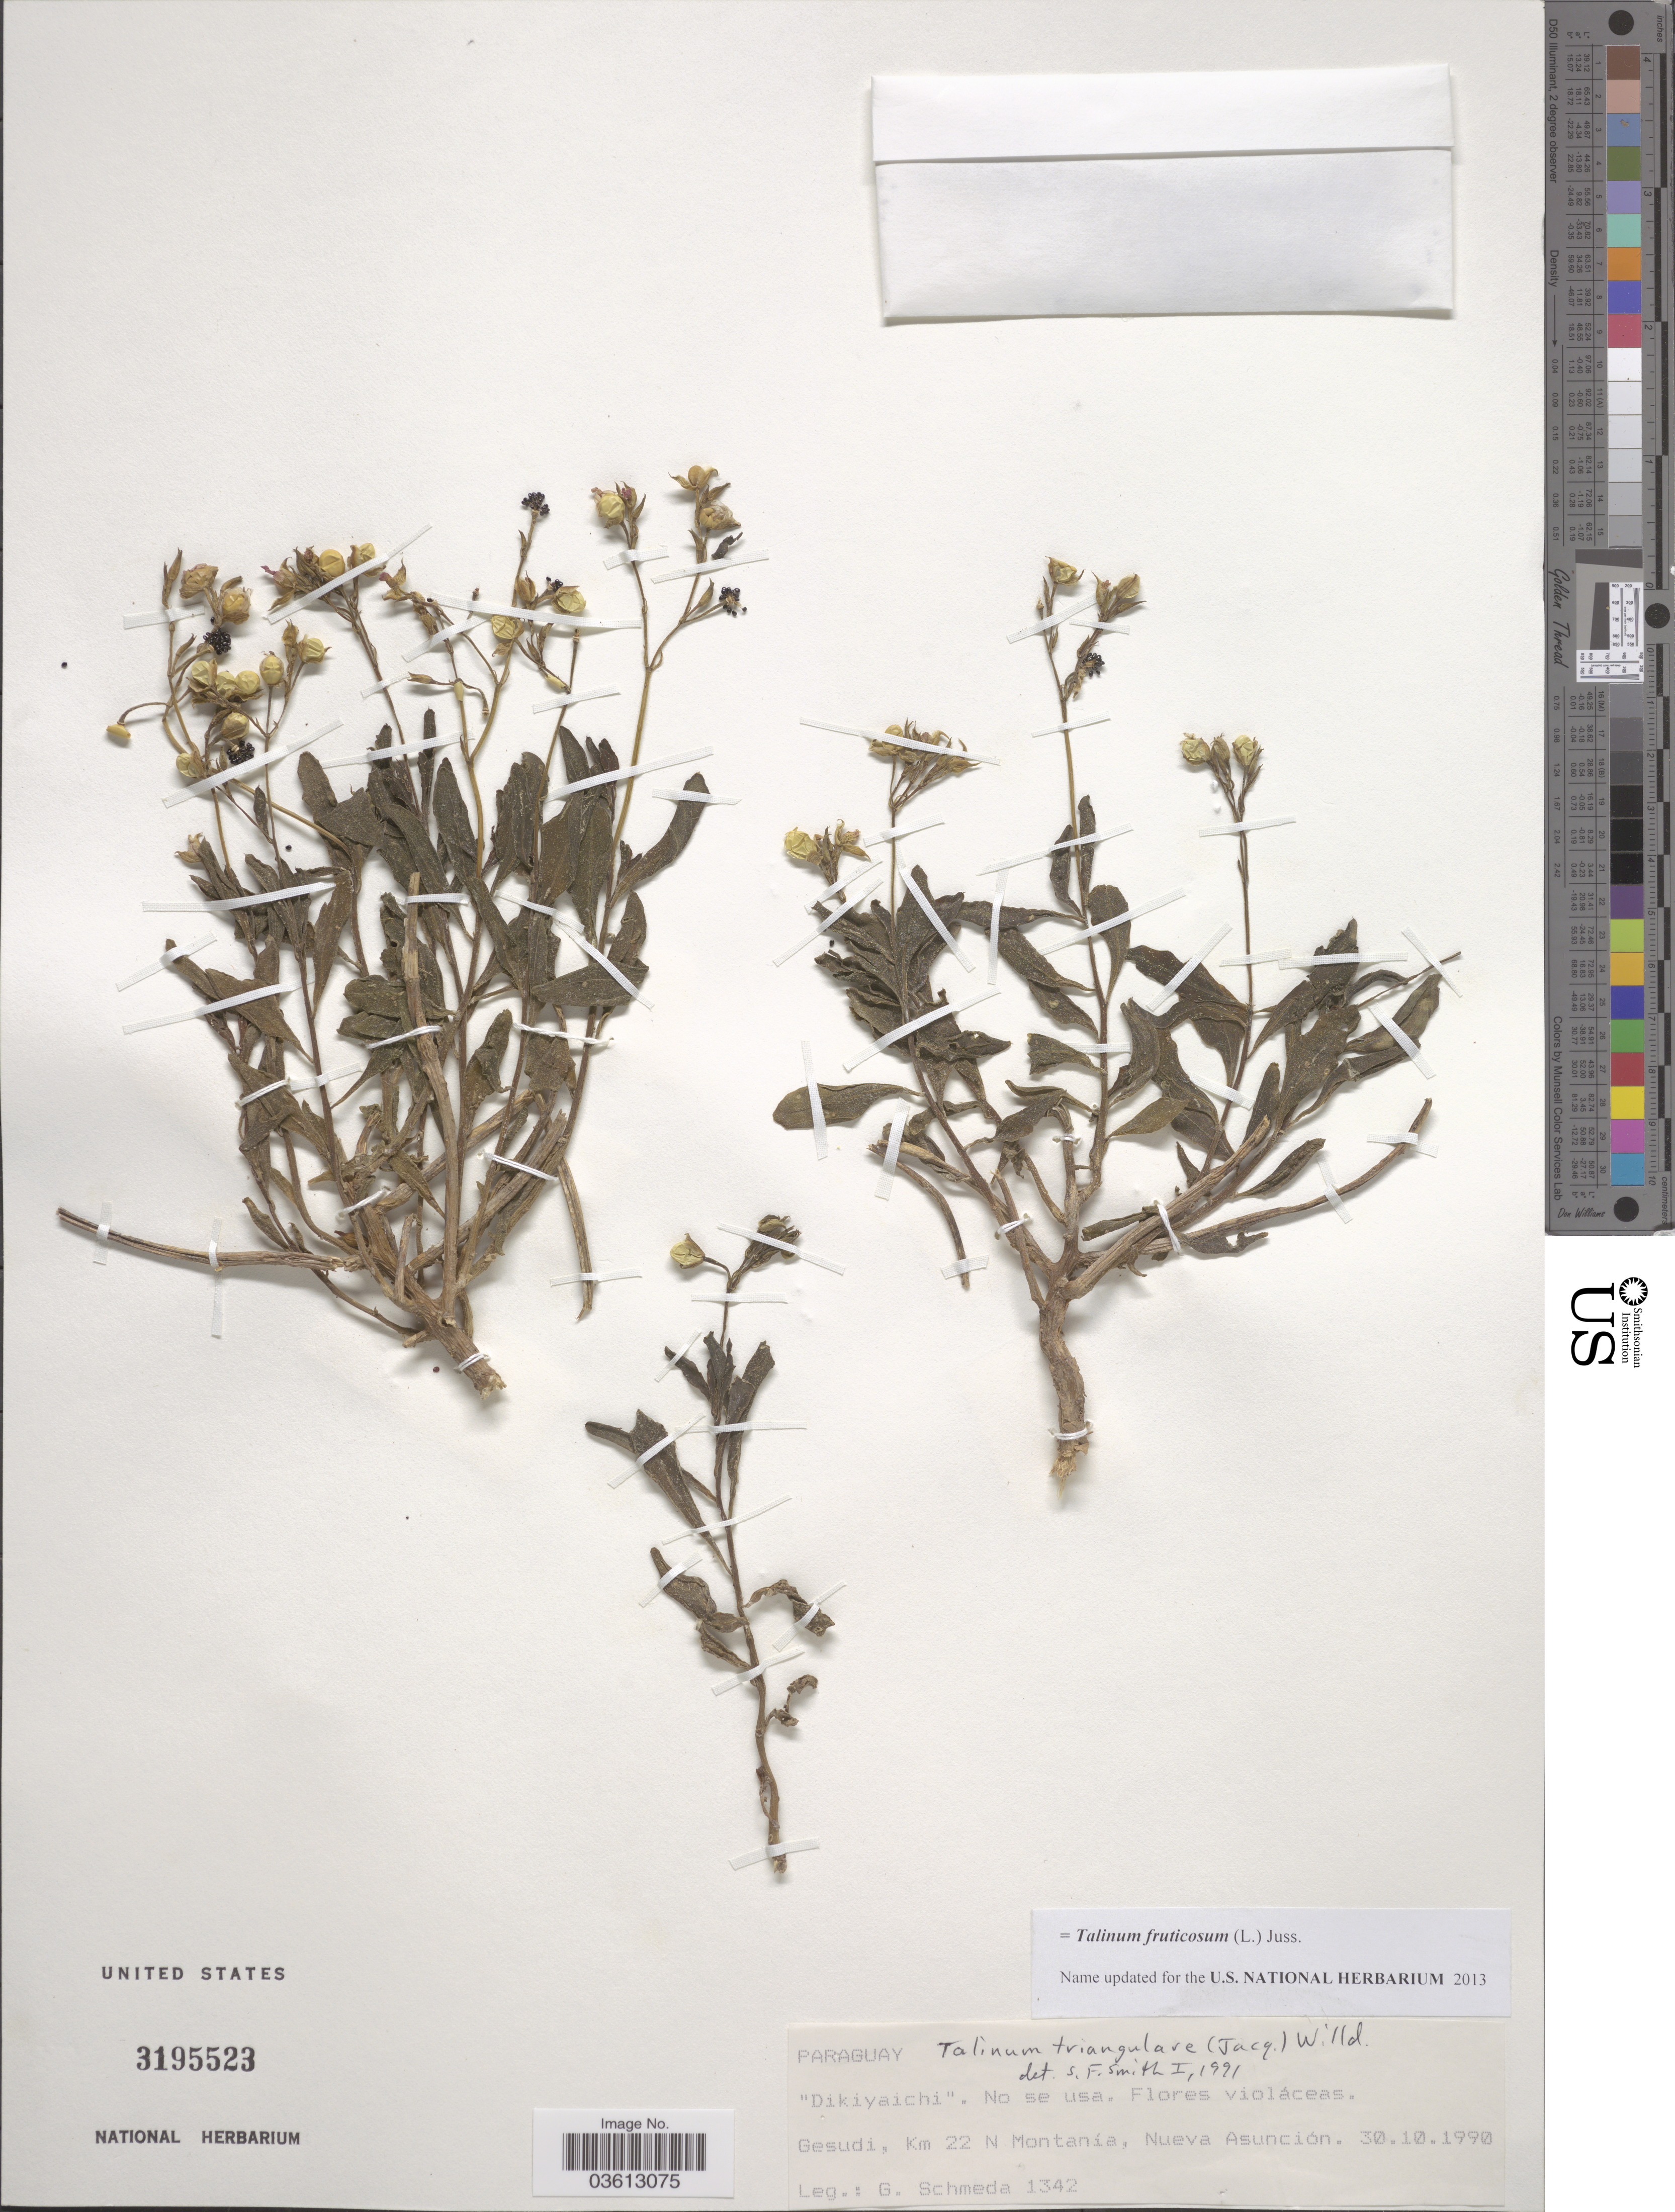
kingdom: Plantae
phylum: Tracheophyta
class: Magnoliopsida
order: Caryophyllales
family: Talinaceae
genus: Talinum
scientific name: Talinum fruticosum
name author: (L.) Juss.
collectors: G. Schmeda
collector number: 1342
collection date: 1990-10-30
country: Paraguay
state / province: Asuncion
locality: Gesudi, Km 22 N Montanía, Nueva Asunción.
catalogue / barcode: US 3195523